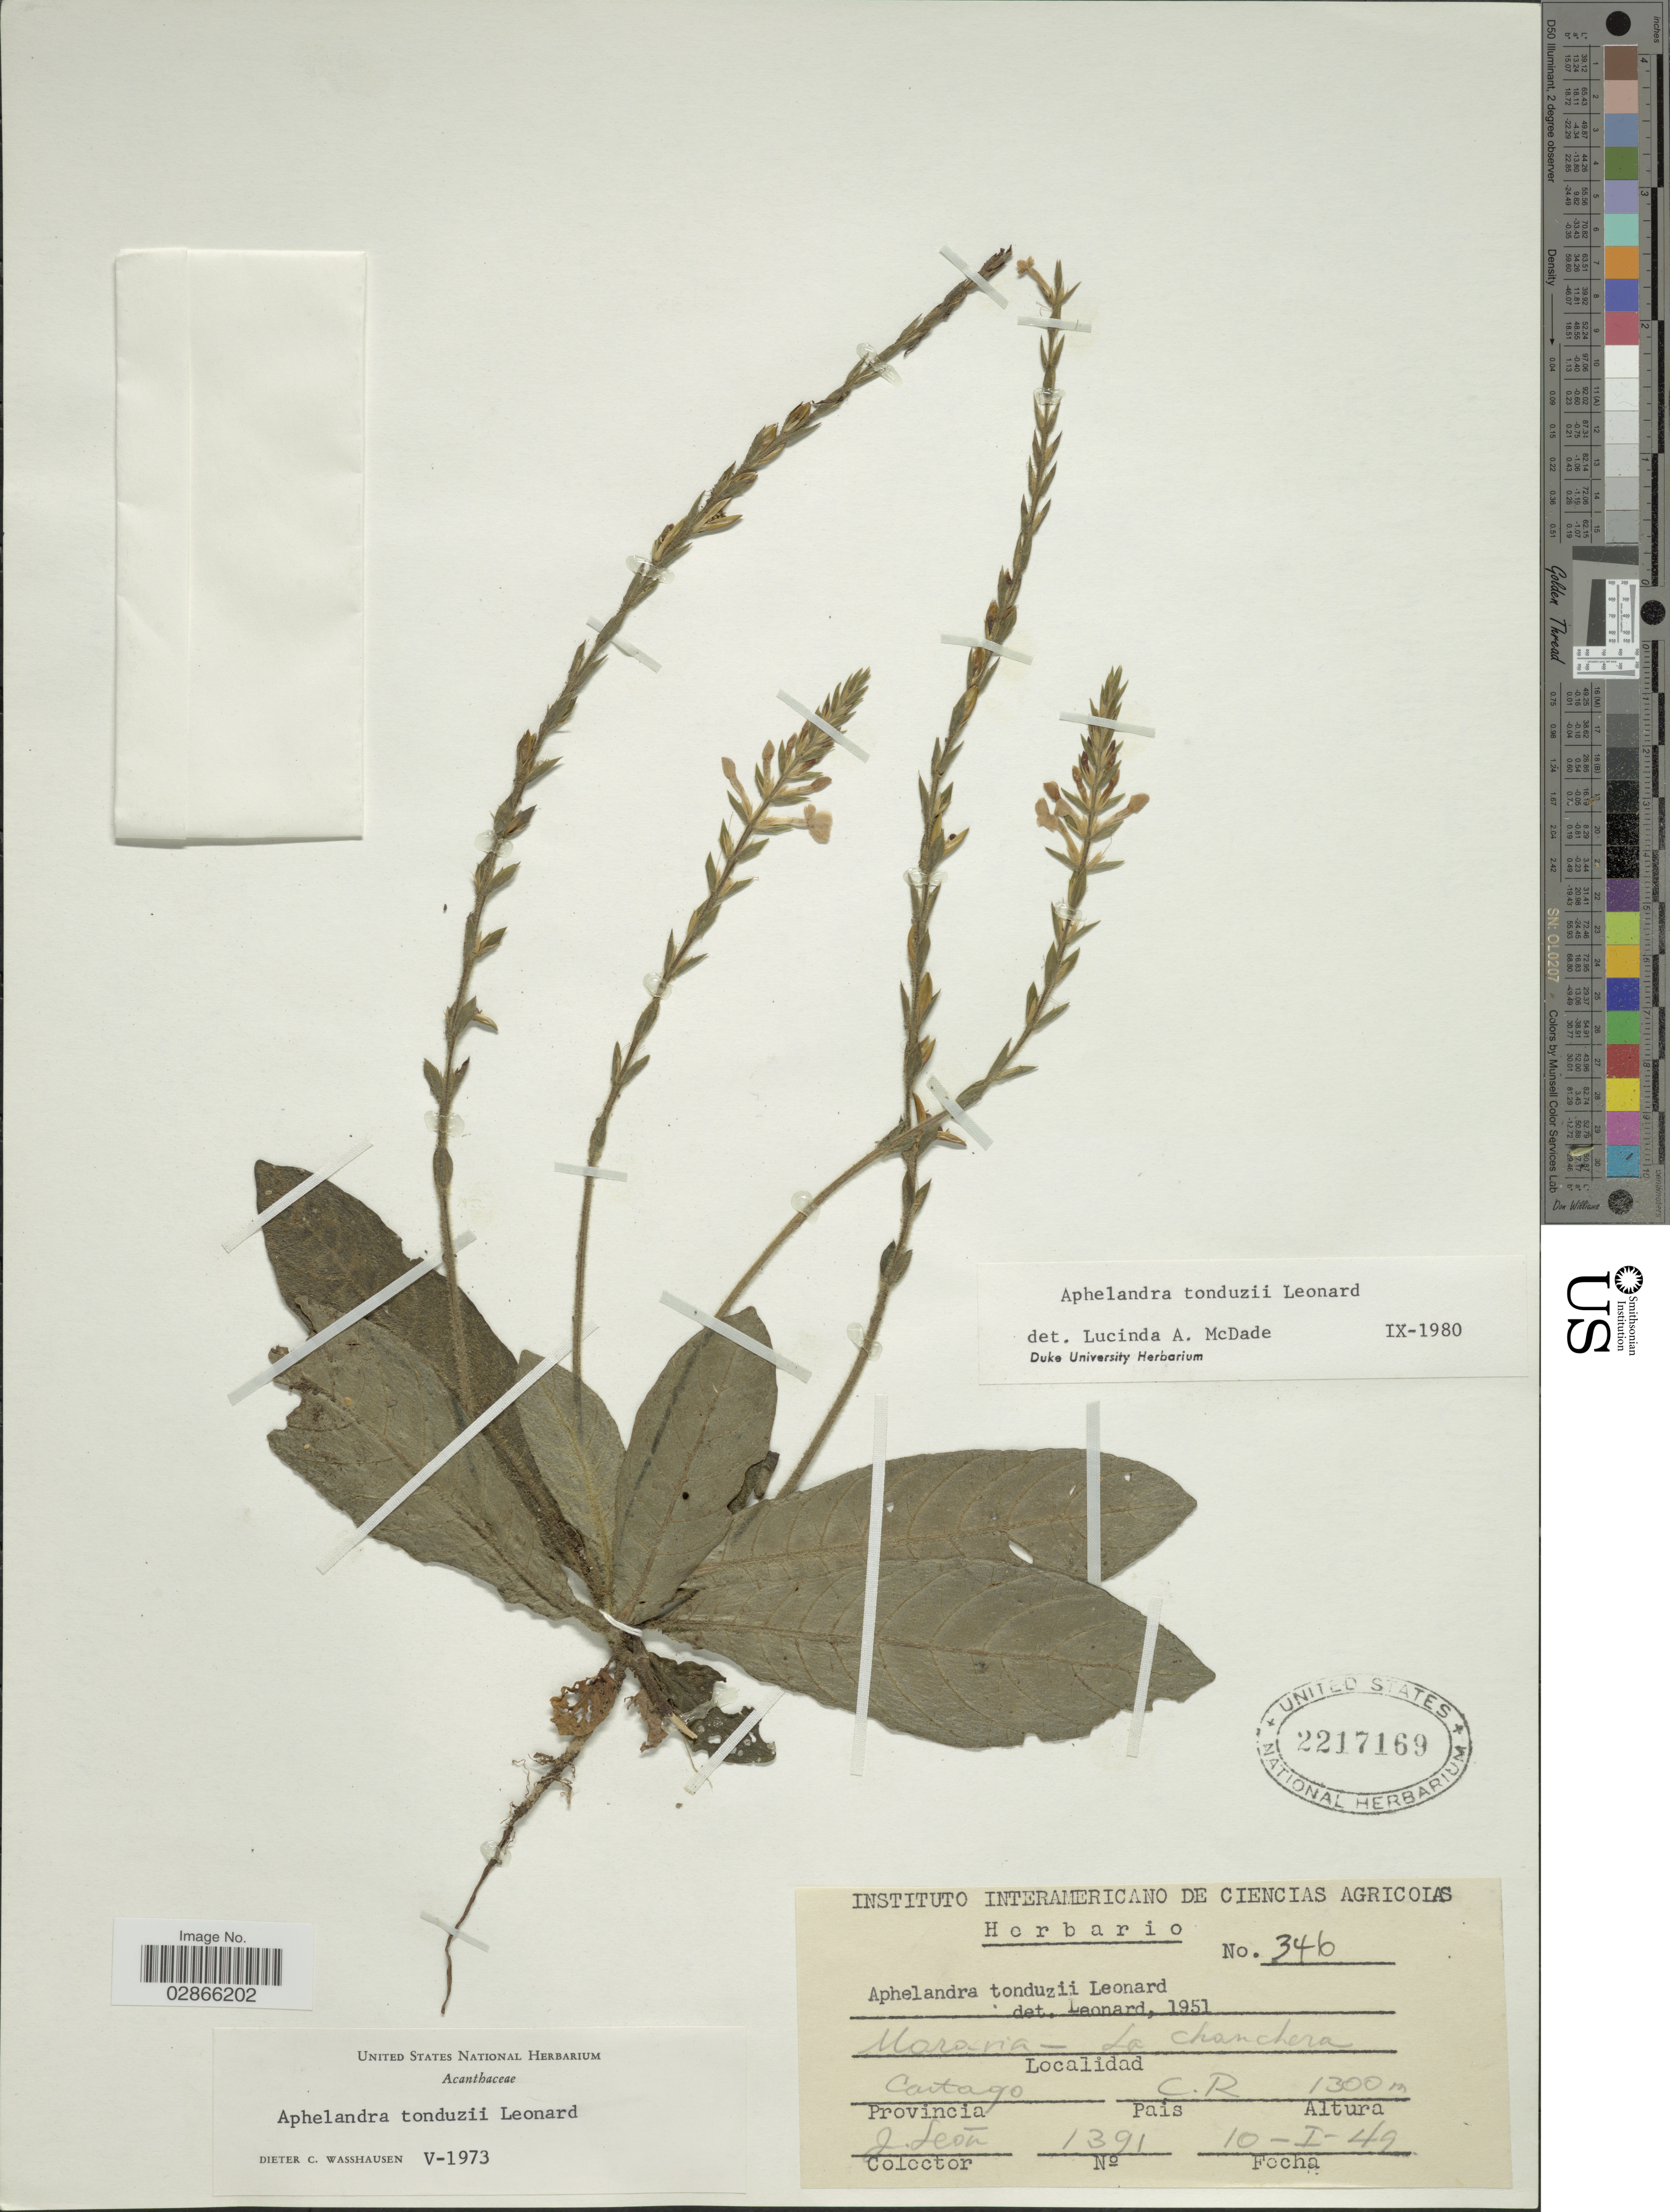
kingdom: Plantae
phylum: Tracheophyta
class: Magnoliopsida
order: Lamiales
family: Acanthaceae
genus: Aphelandra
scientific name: Aphelandra tonduzii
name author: Leonard in Standl.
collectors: J. León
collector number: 1391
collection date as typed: Transcribed d/m/y: 10/1/49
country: Costa Rica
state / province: Cartago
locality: Morona - La Chanchera. C.R.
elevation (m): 1300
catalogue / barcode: US 2217169